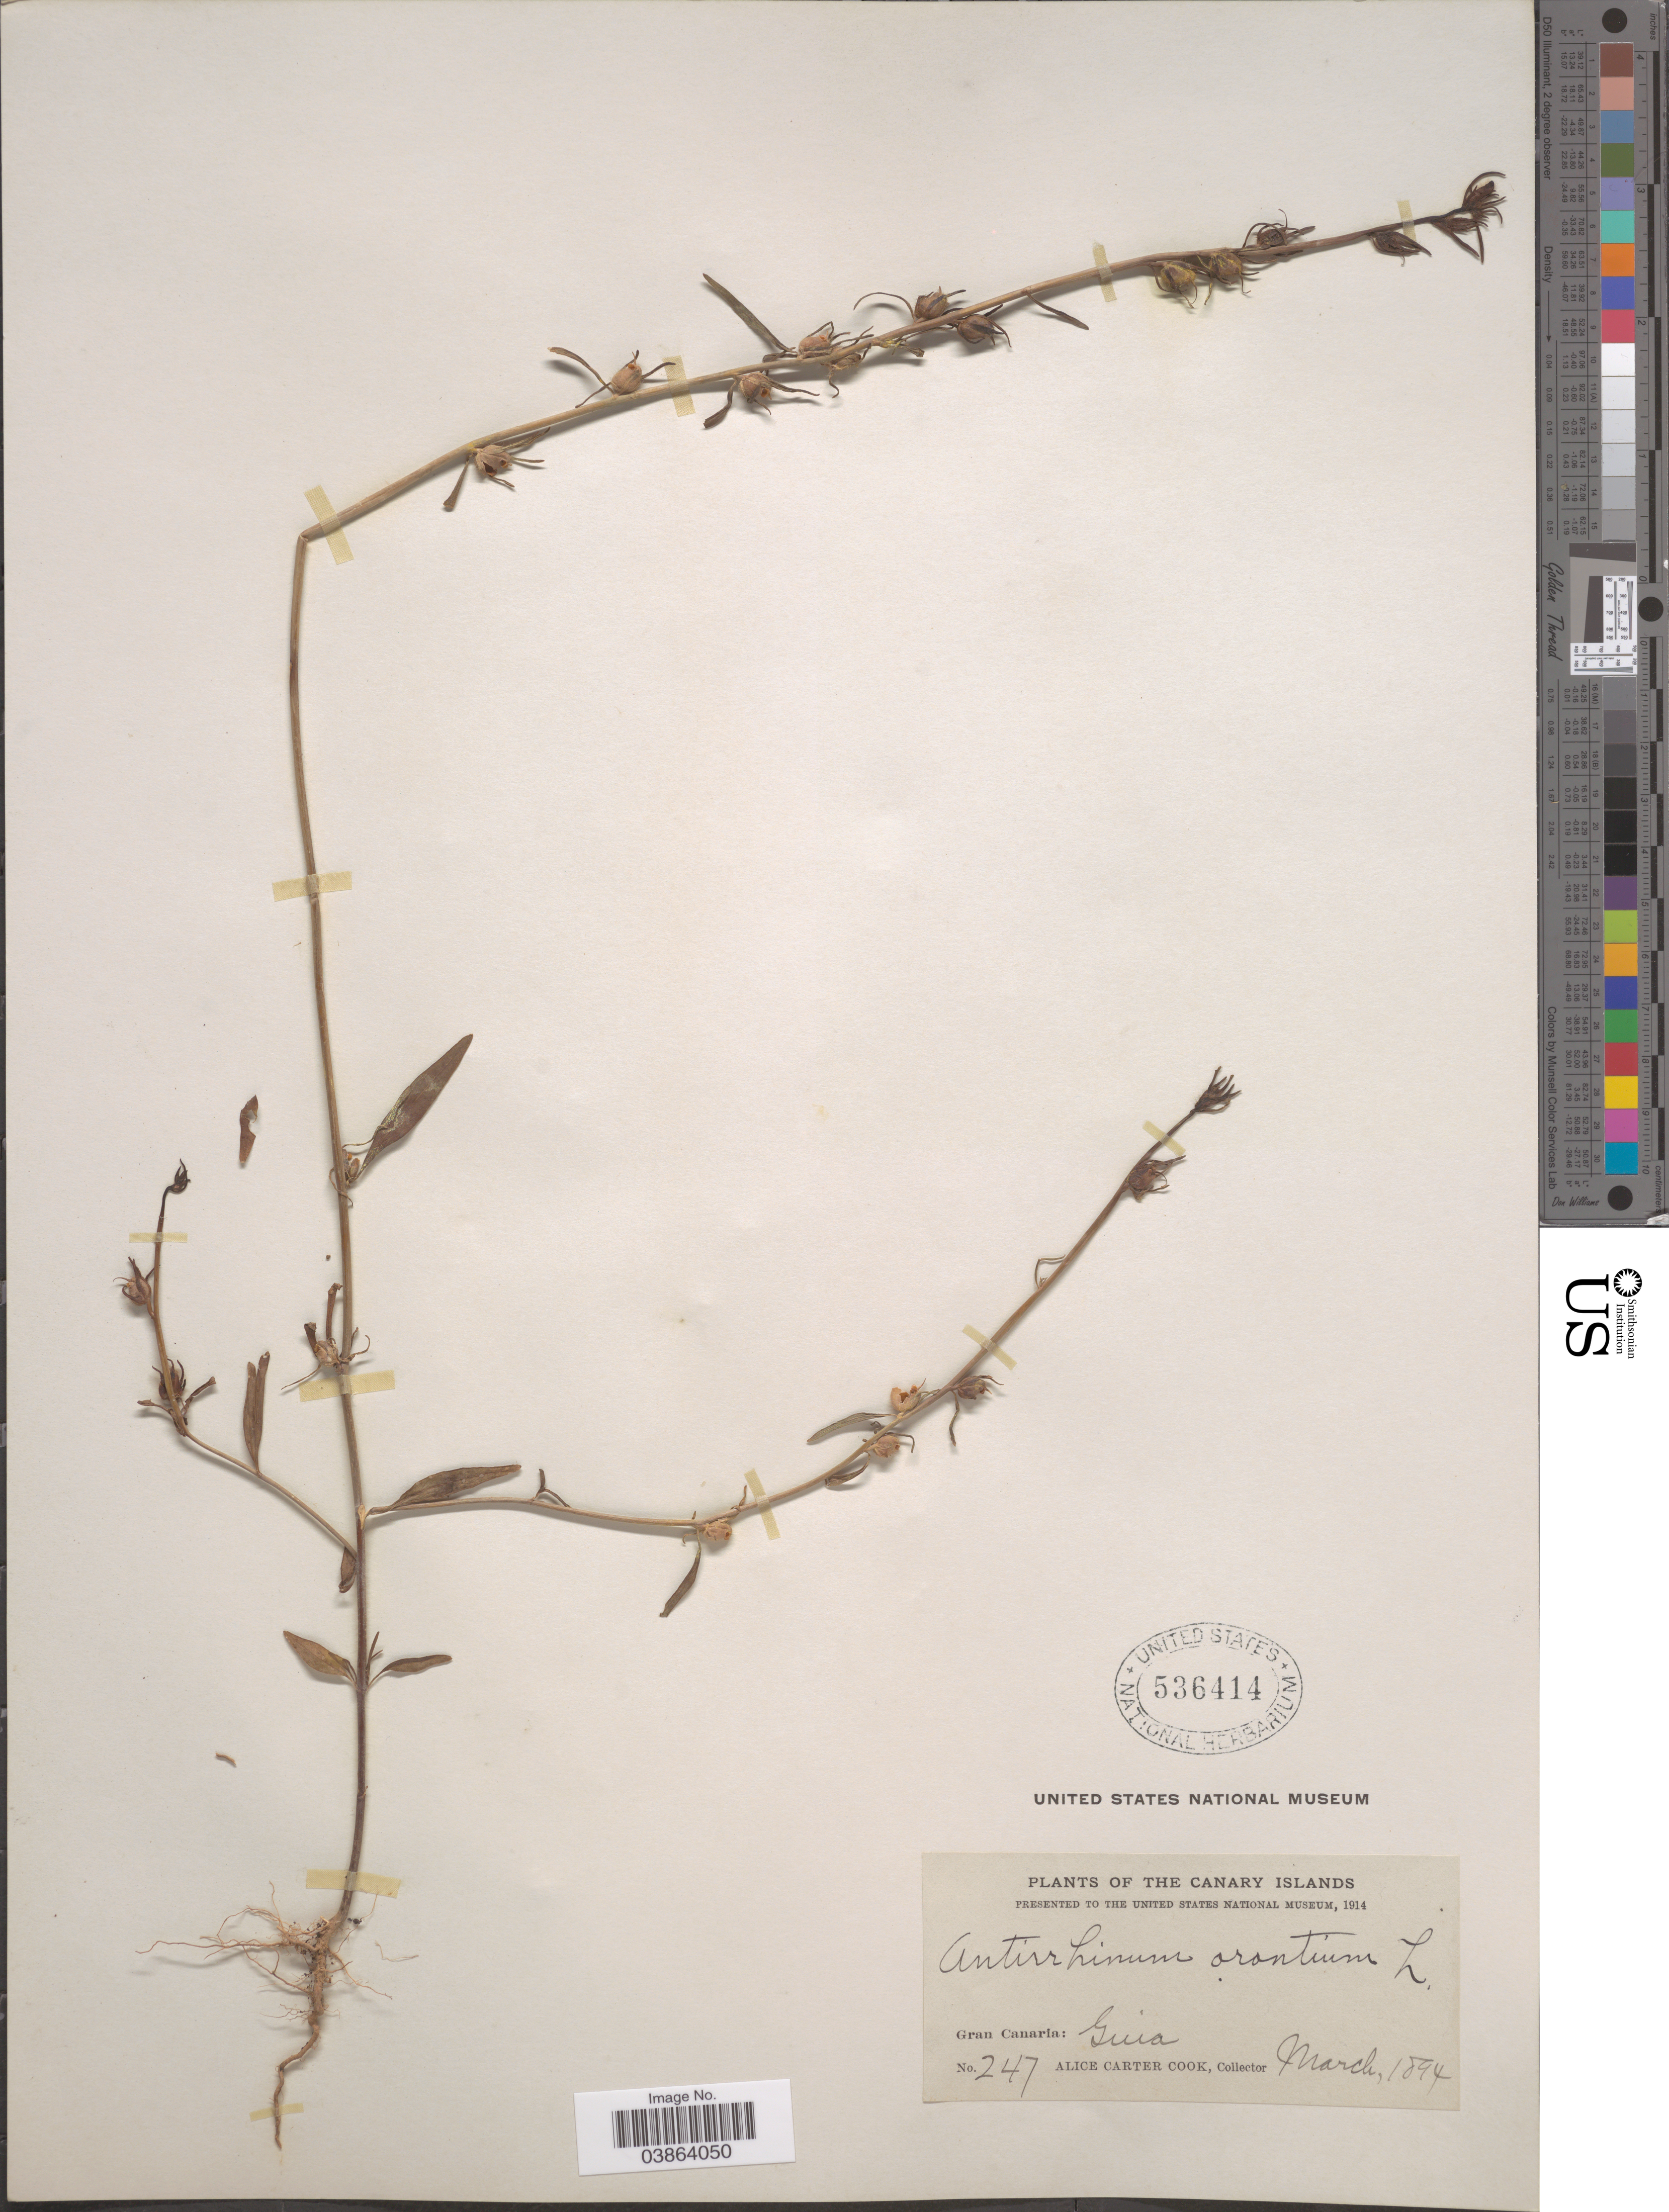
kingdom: Plantae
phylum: Tracheophyta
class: Magnoliopsida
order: Lamiales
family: Plantaginaceae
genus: Antirrhinum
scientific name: Antirrhinum orontium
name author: L.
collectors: Alice C. Cook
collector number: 247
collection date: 1894-03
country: Spain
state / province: Canarias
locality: The Canary Islands. Gran Canaria: Vicinity of Guia.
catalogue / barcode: US 536414